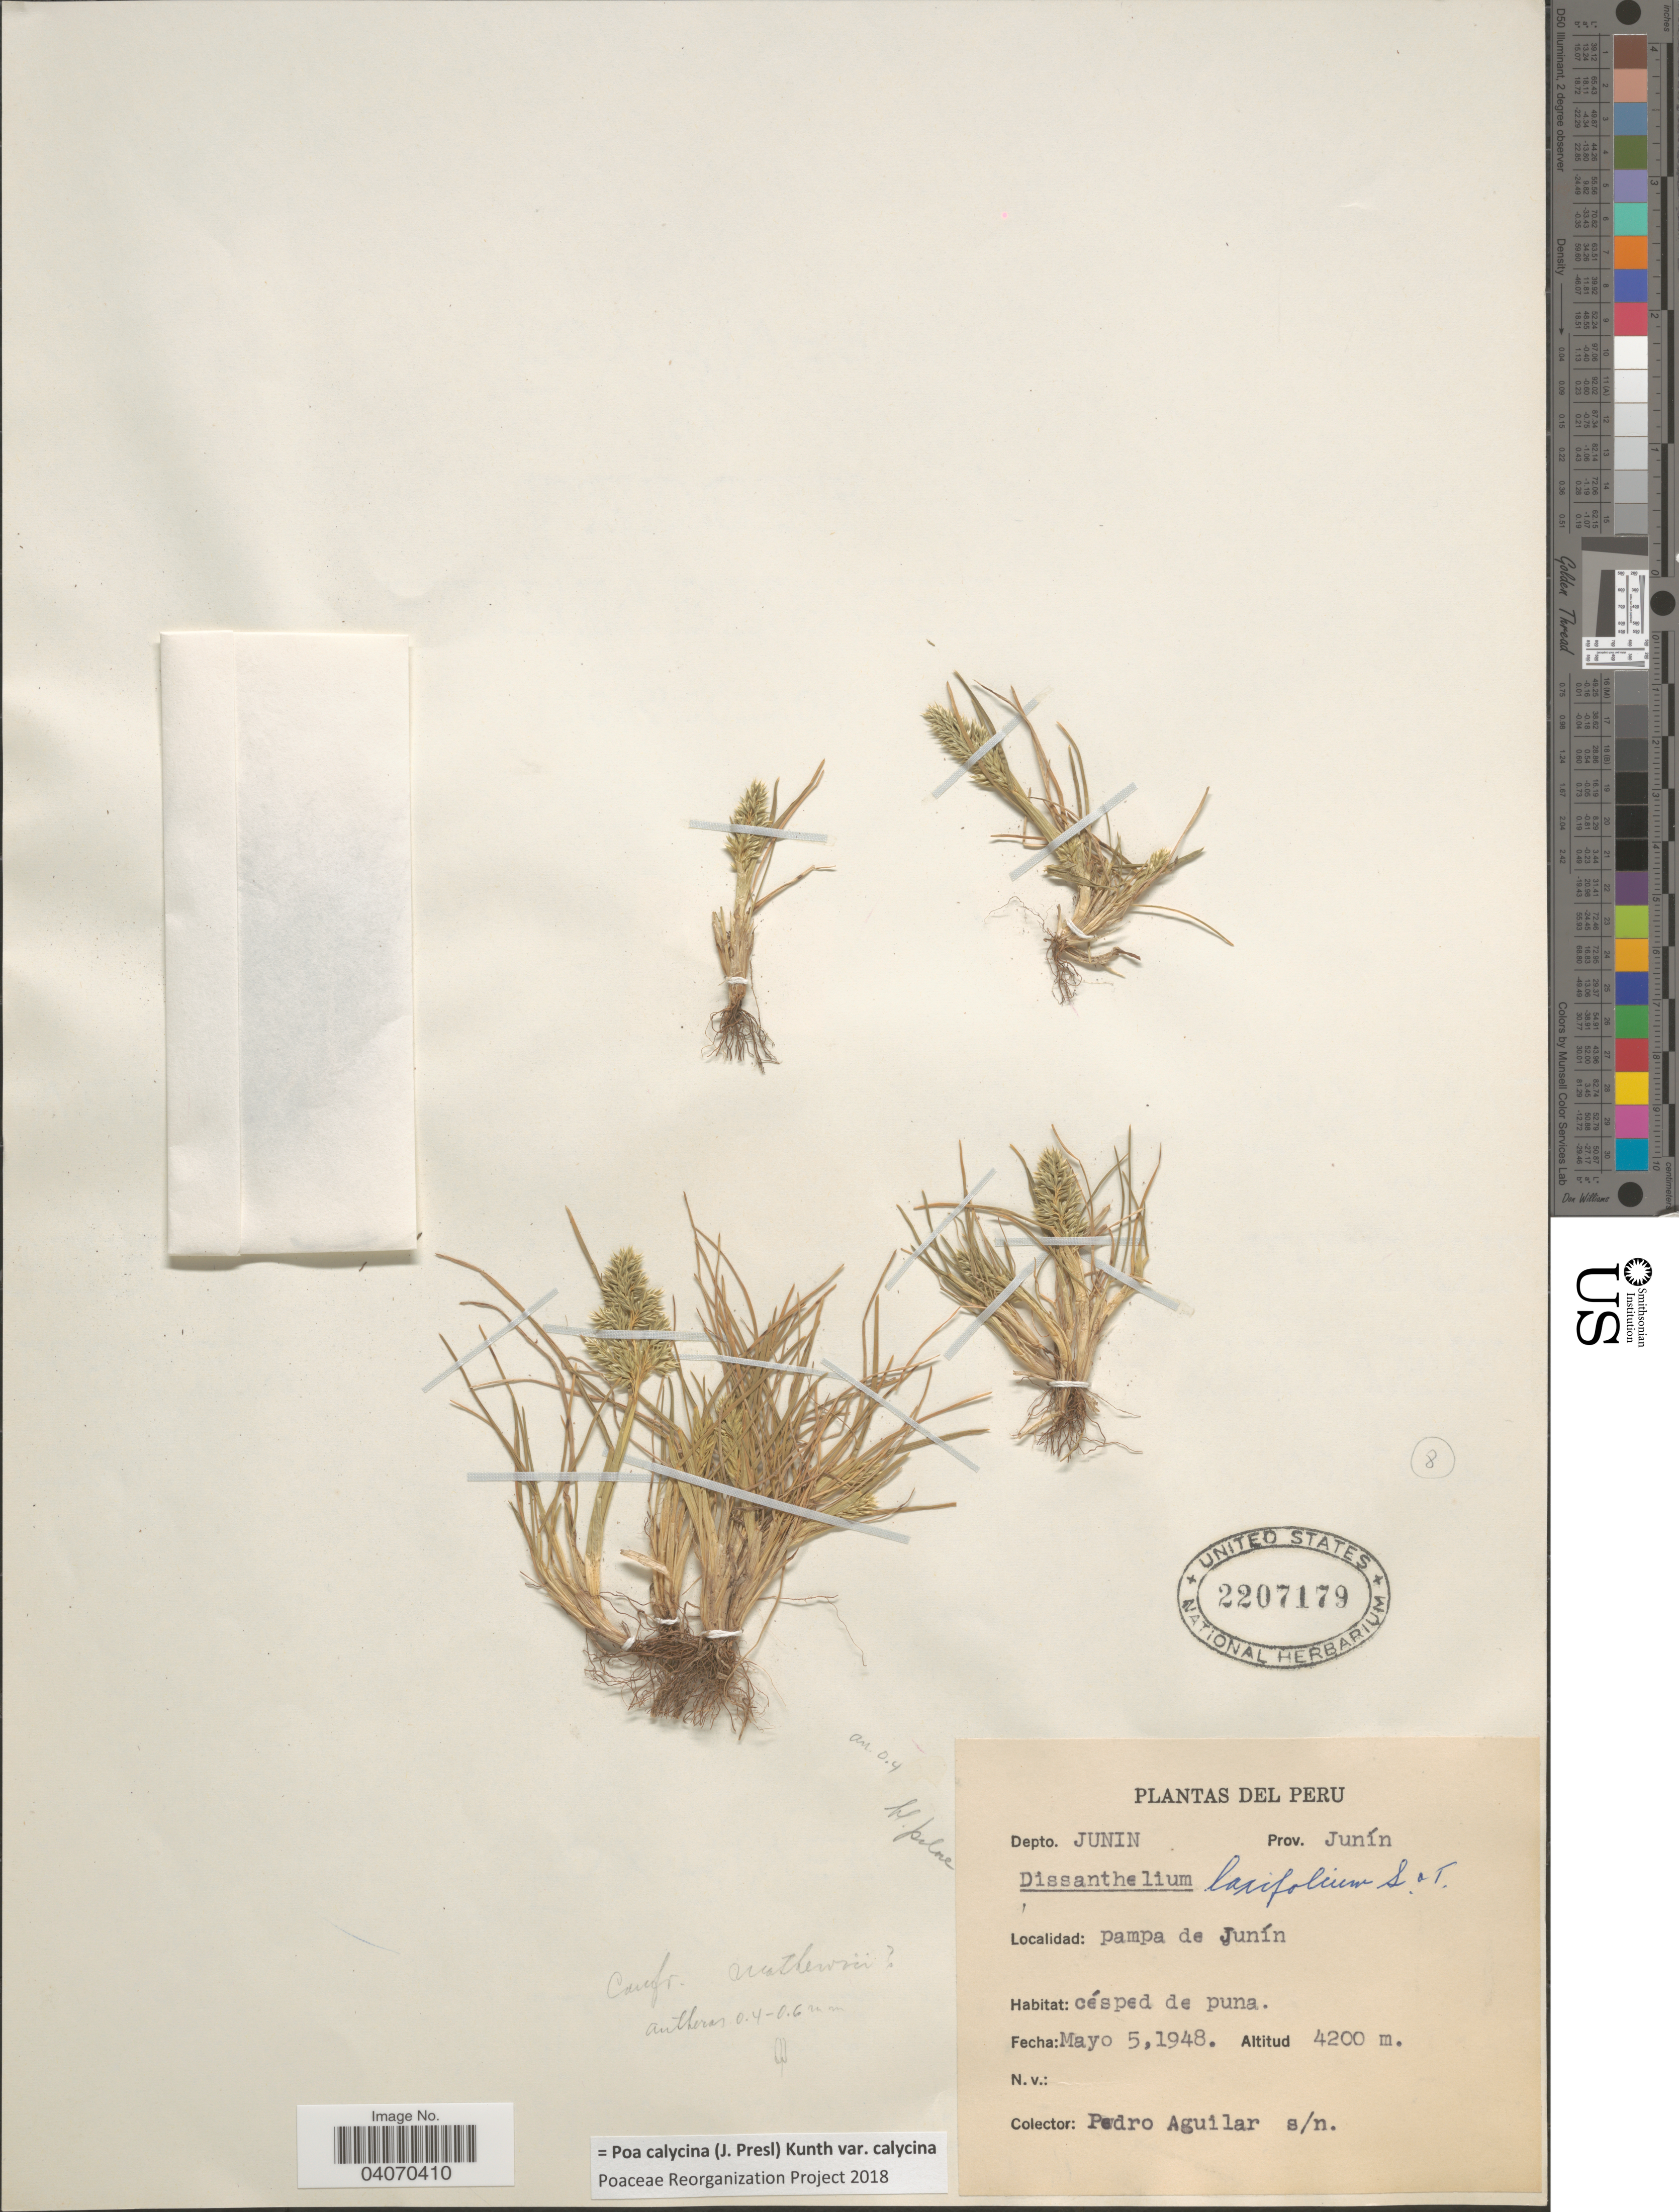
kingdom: Plantae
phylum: Tracheophyta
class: Liliopsida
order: Poales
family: Poaceae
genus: Poa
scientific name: Poa calycina var. calycina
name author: (J. Presl) Kunth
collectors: P. Aguilar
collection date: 1948-05-05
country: Peru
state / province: Junín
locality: Depto. Junin. Pampa de Junín.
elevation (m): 4200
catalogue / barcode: US 2207179